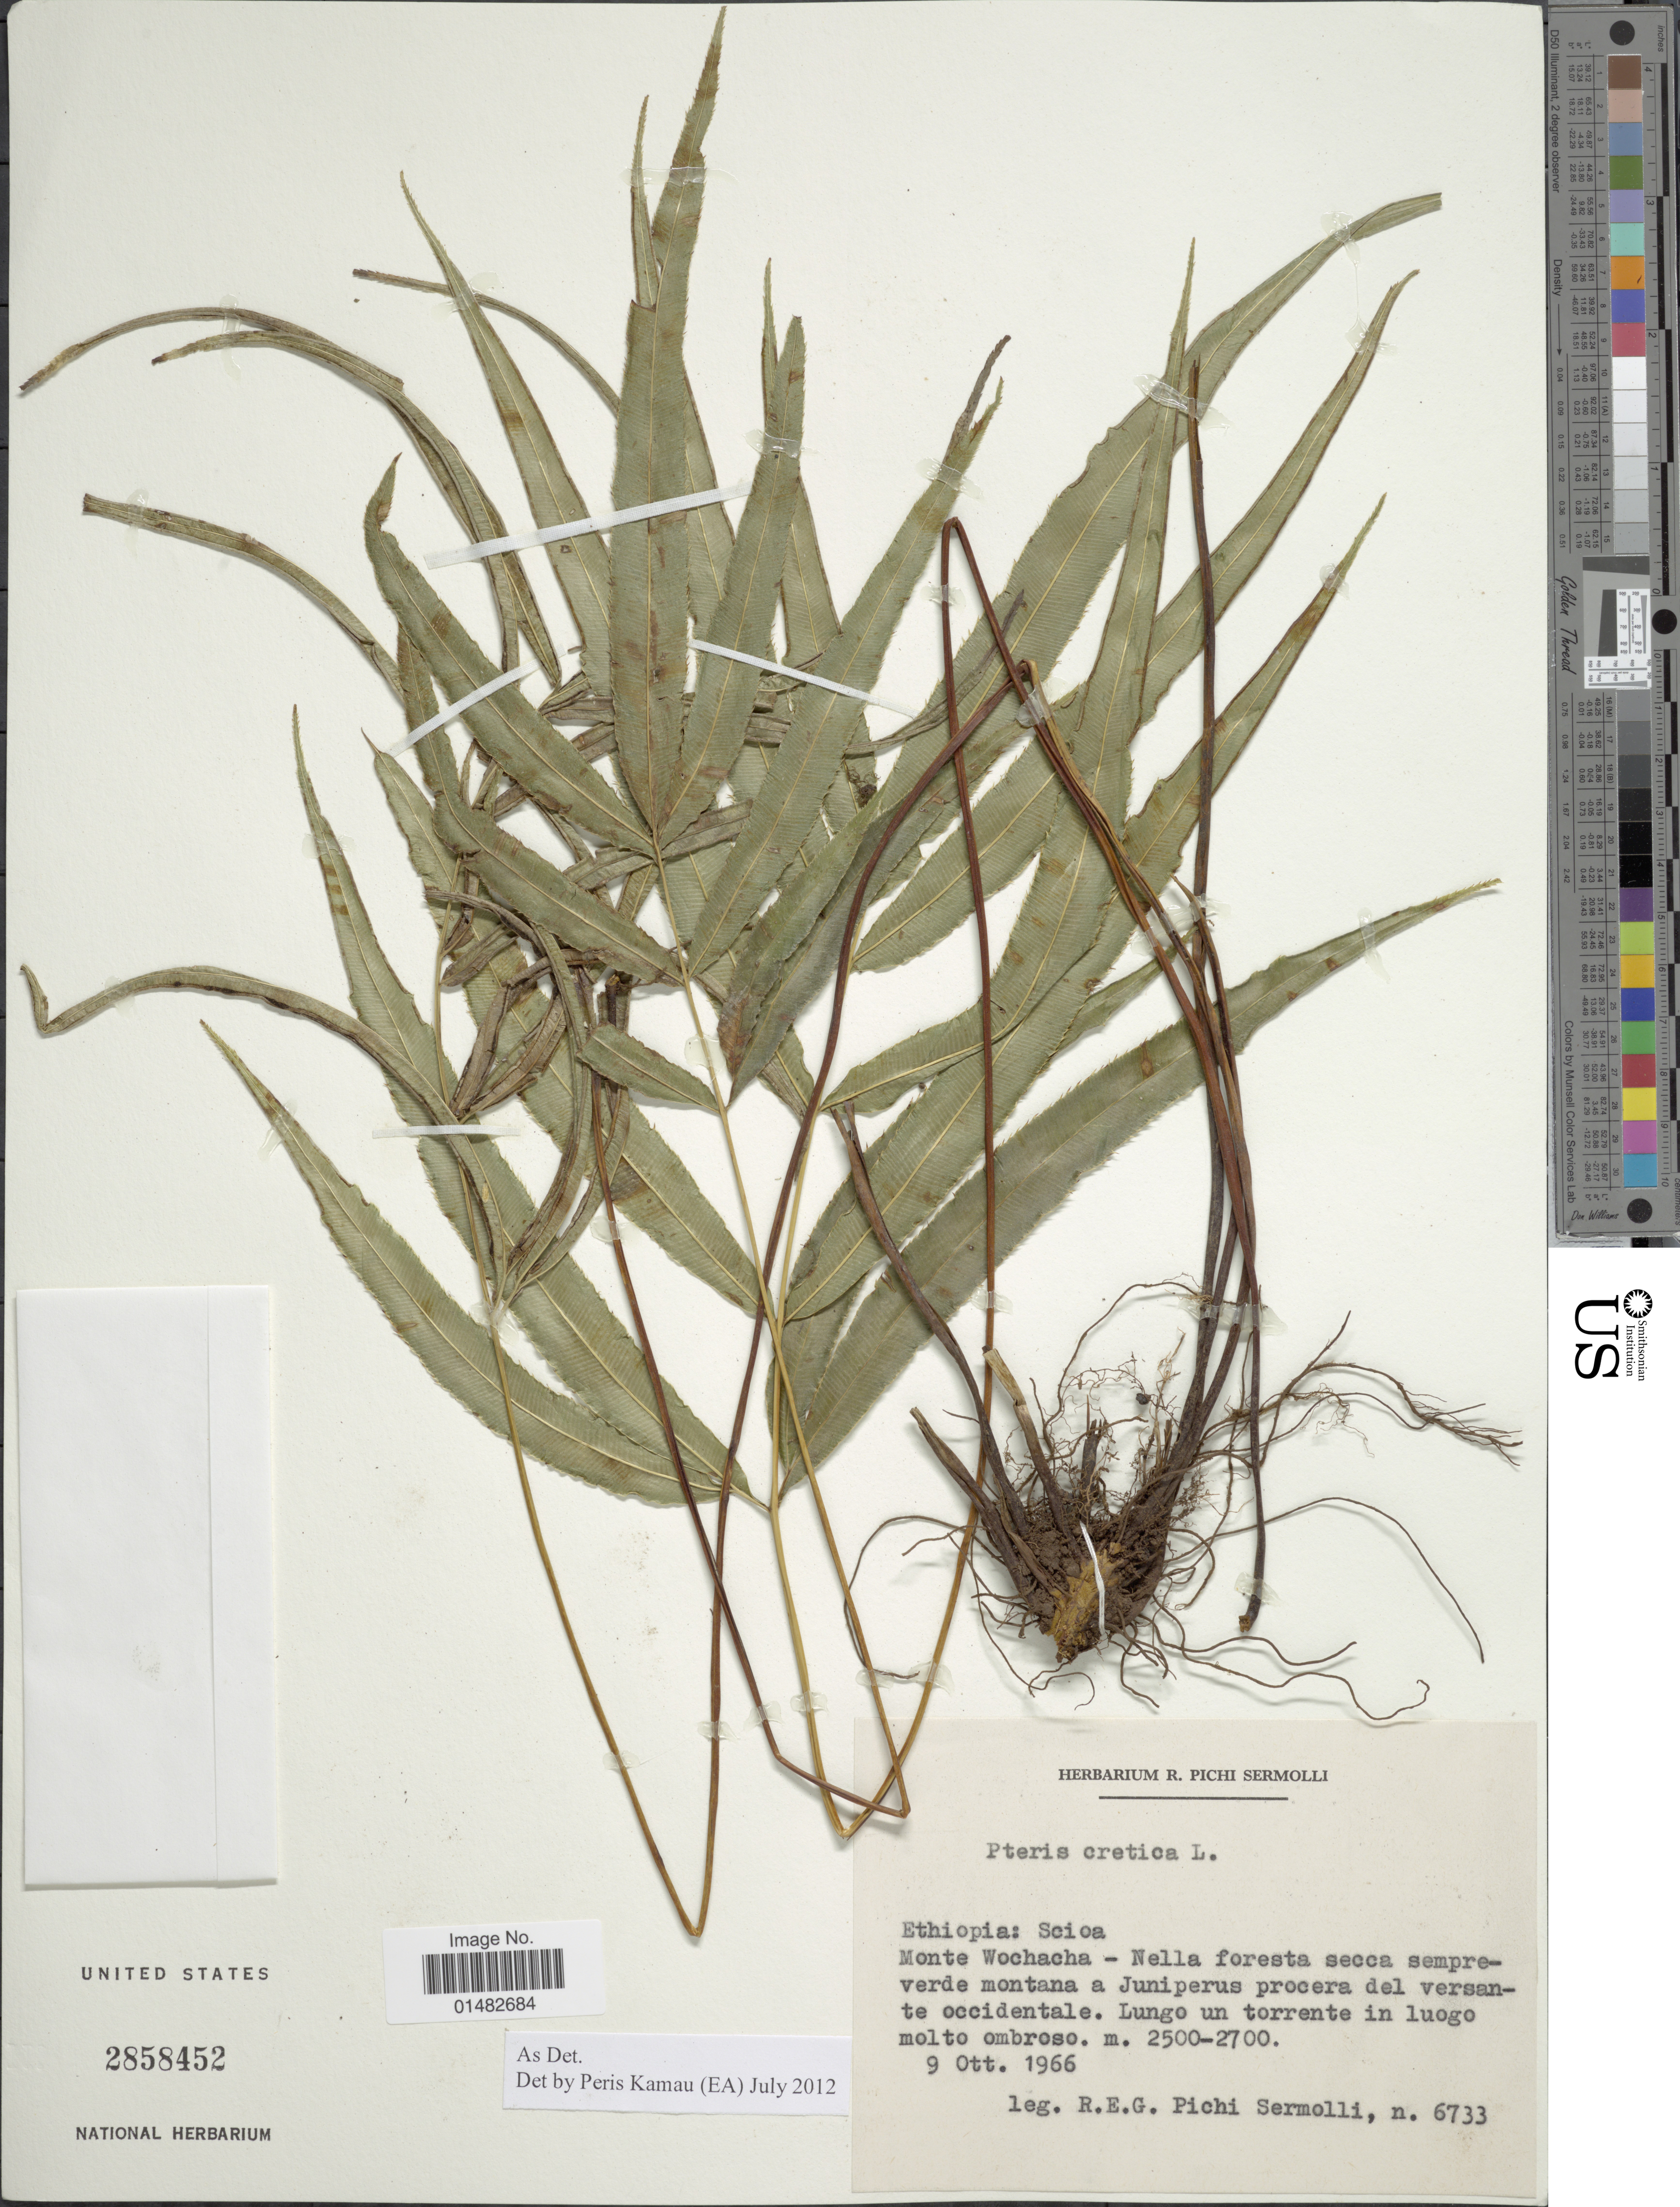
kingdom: Plantae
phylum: Tracheophyta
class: Polypodiopsida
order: Polypodiales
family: Pteridaceae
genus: Pteris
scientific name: Pteris cretica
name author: L.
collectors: R. E. Pichi-Sermolli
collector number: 6733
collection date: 1966-10-09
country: Ethiopia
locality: Ethiopia: Scioa, Monte Wochacha-Nella foresta secca sempreverde montana a Juniperus procera del versante occidentale, Lungo un torrente in luogo motlo ombroso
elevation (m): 2500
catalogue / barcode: US 2858452